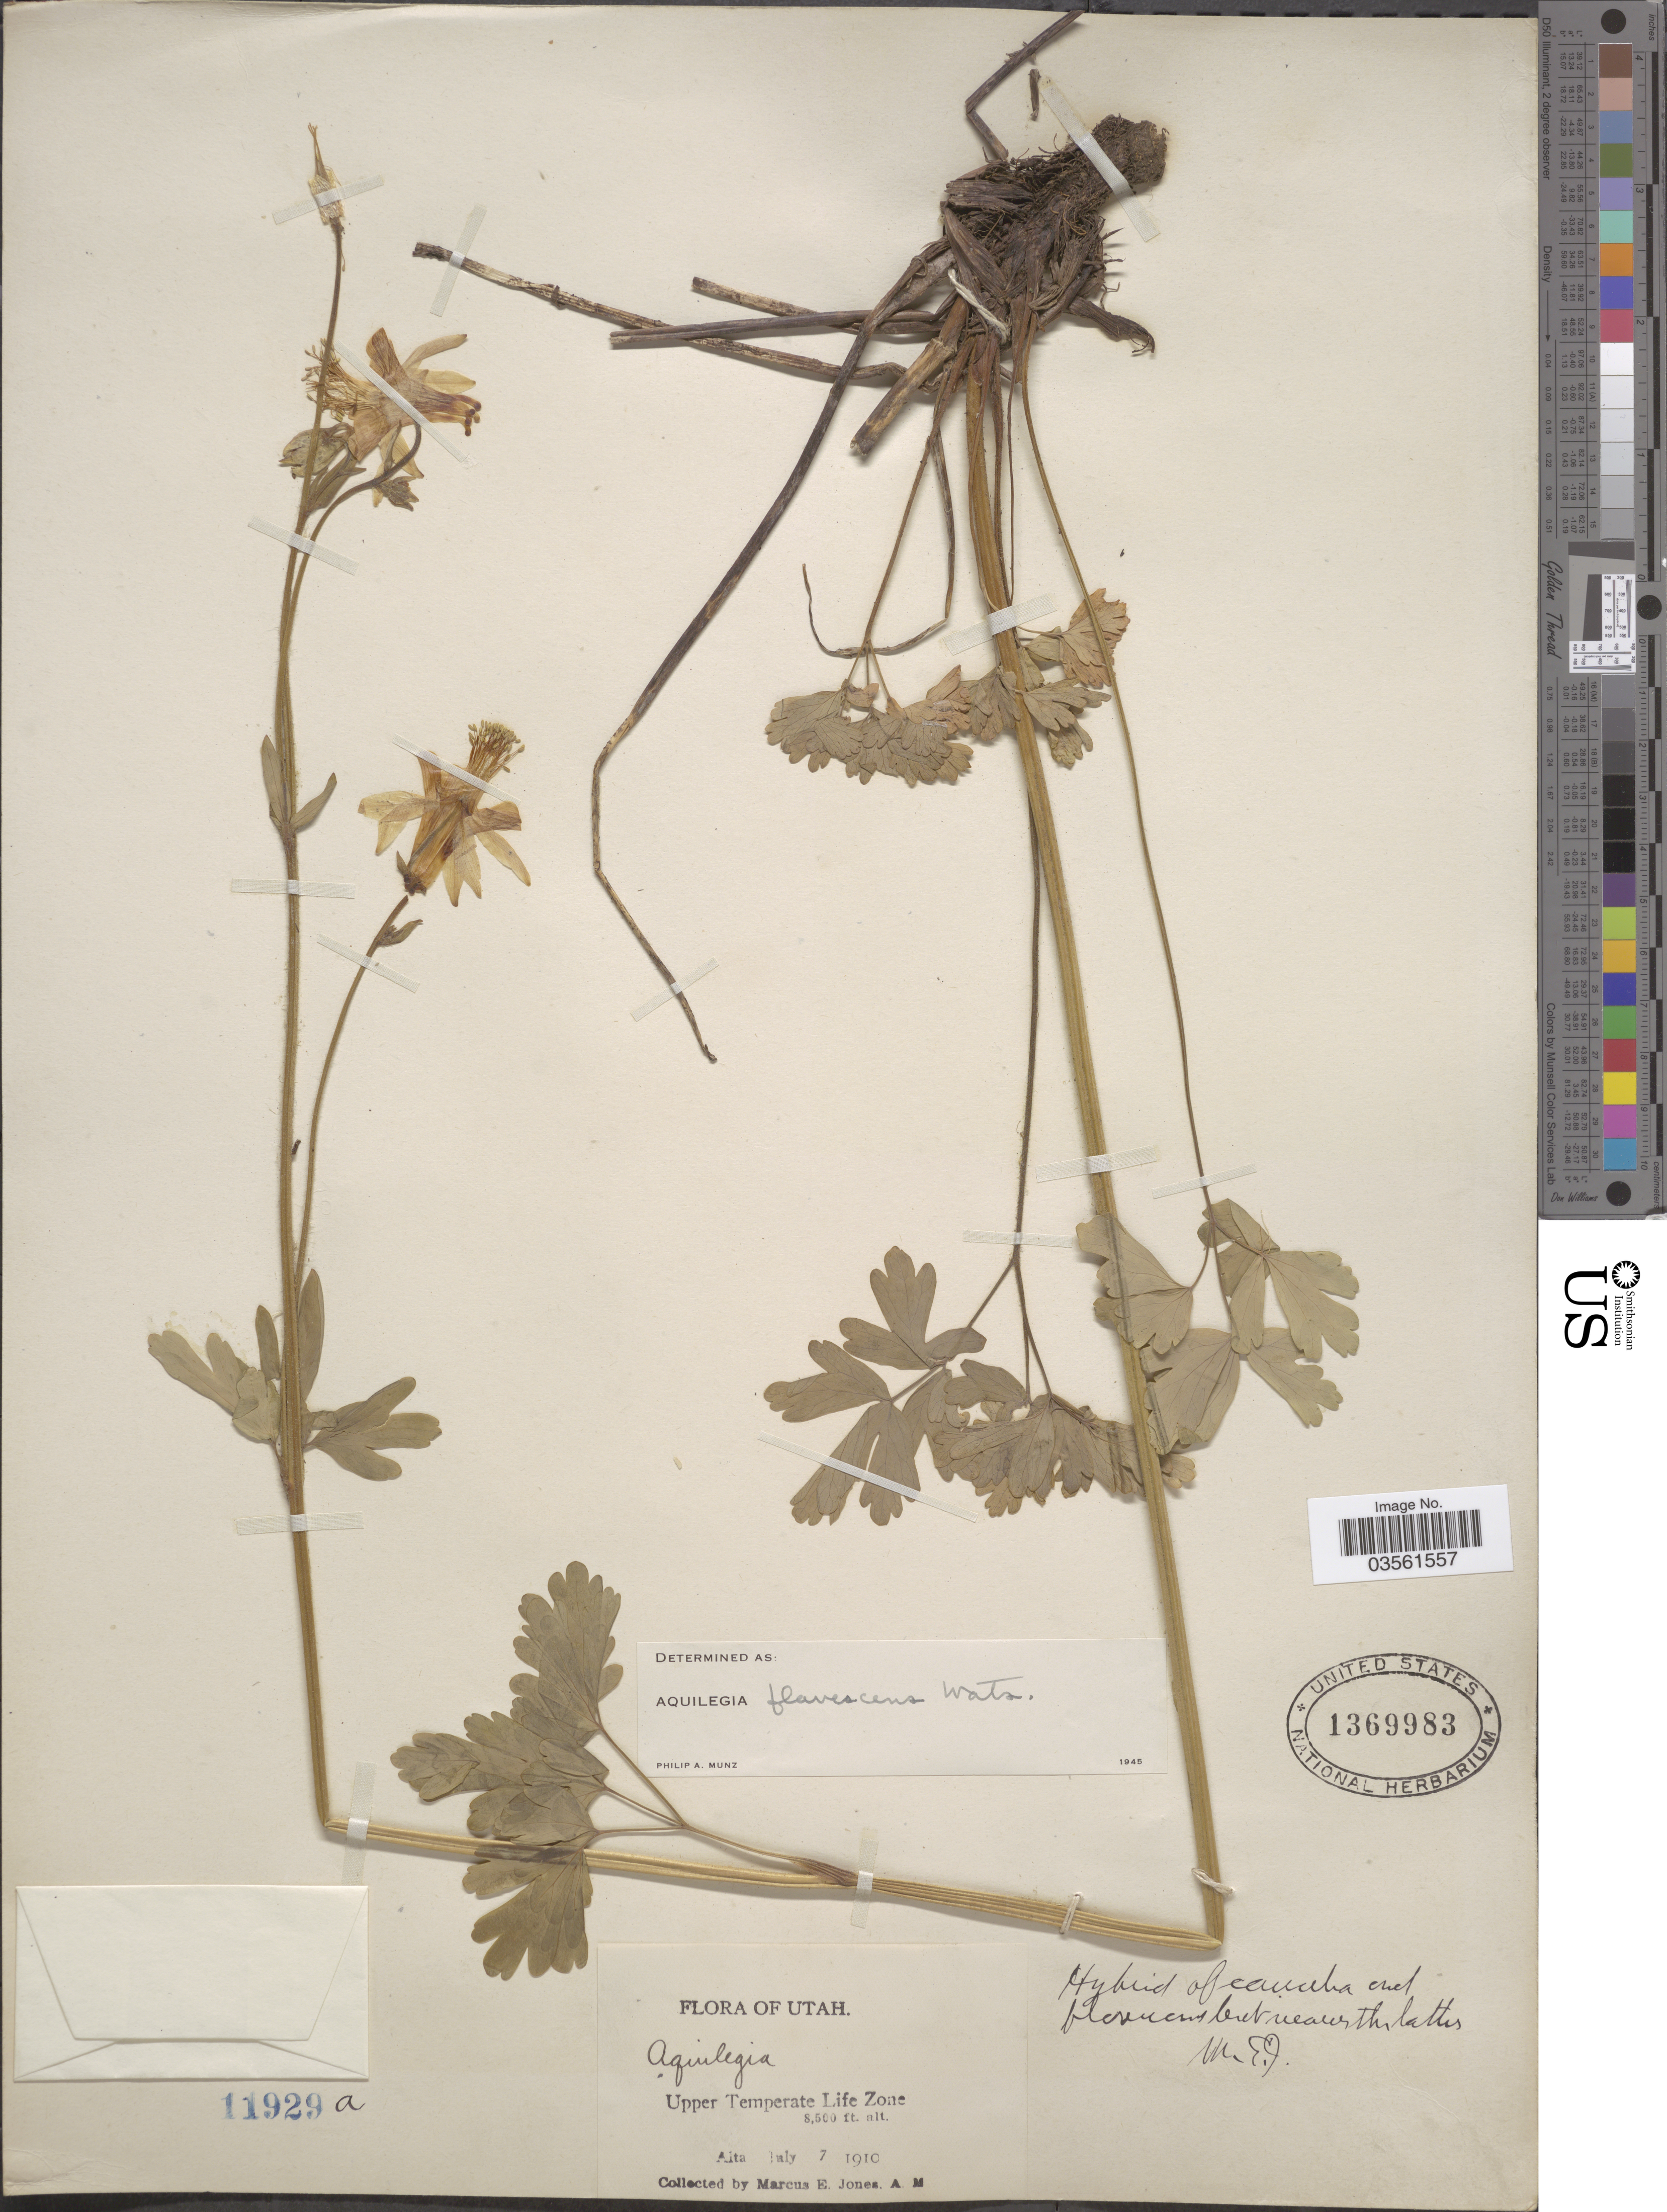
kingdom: Plantae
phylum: Tracheophyta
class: Magnoliopsida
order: Ranunculales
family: Ranunculaceae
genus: Aquilegia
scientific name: Aquilegia flavescens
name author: S. Watson in C. King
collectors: M. E. Jones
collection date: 1910-07-07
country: United States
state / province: Utah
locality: Upper Temperate Life Zone.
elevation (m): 2591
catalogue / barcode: US 1369983